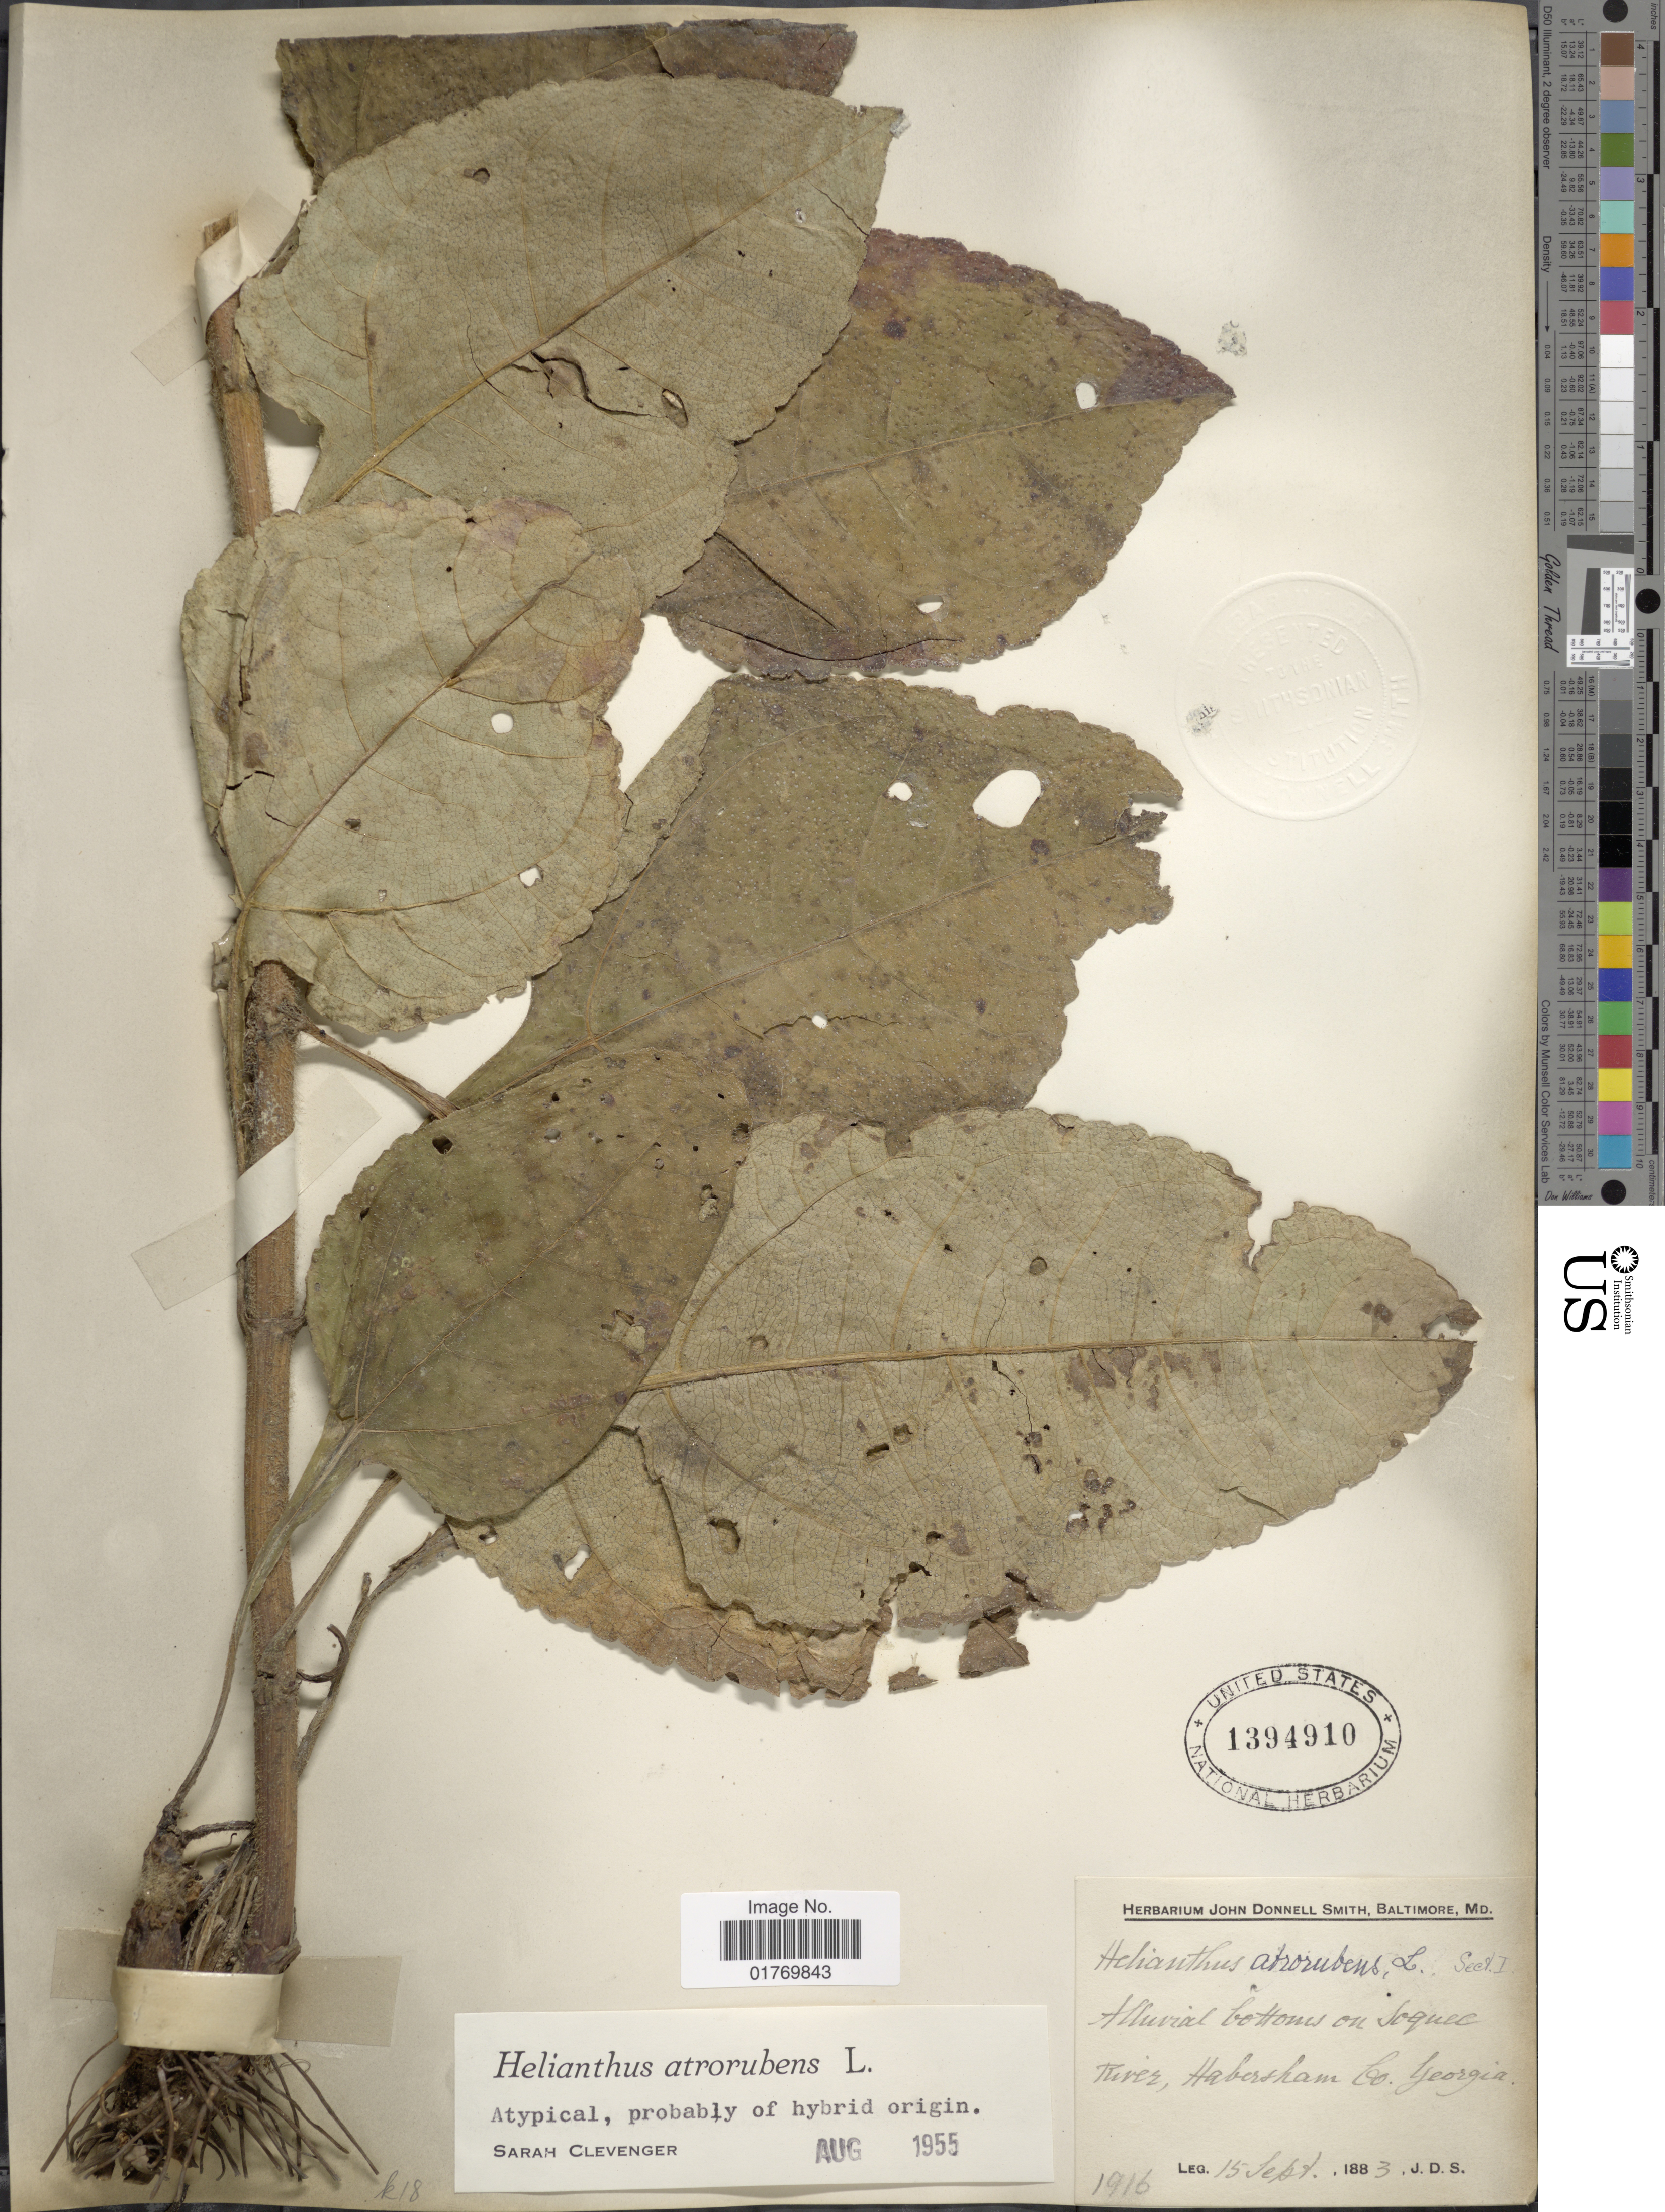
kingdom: Plantae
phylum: Tracheophyta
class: Magnoliopsida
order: Asterales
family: Asteraceae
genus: Helianthus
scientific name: Helianthus atrorubens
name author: L.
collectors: J. Donnell Smith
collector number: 1916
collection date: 1883-09-15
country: United States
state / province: Georgia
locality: Alluvial bottoms on Soquec River, Habersham Co.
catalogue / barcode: US 1394910